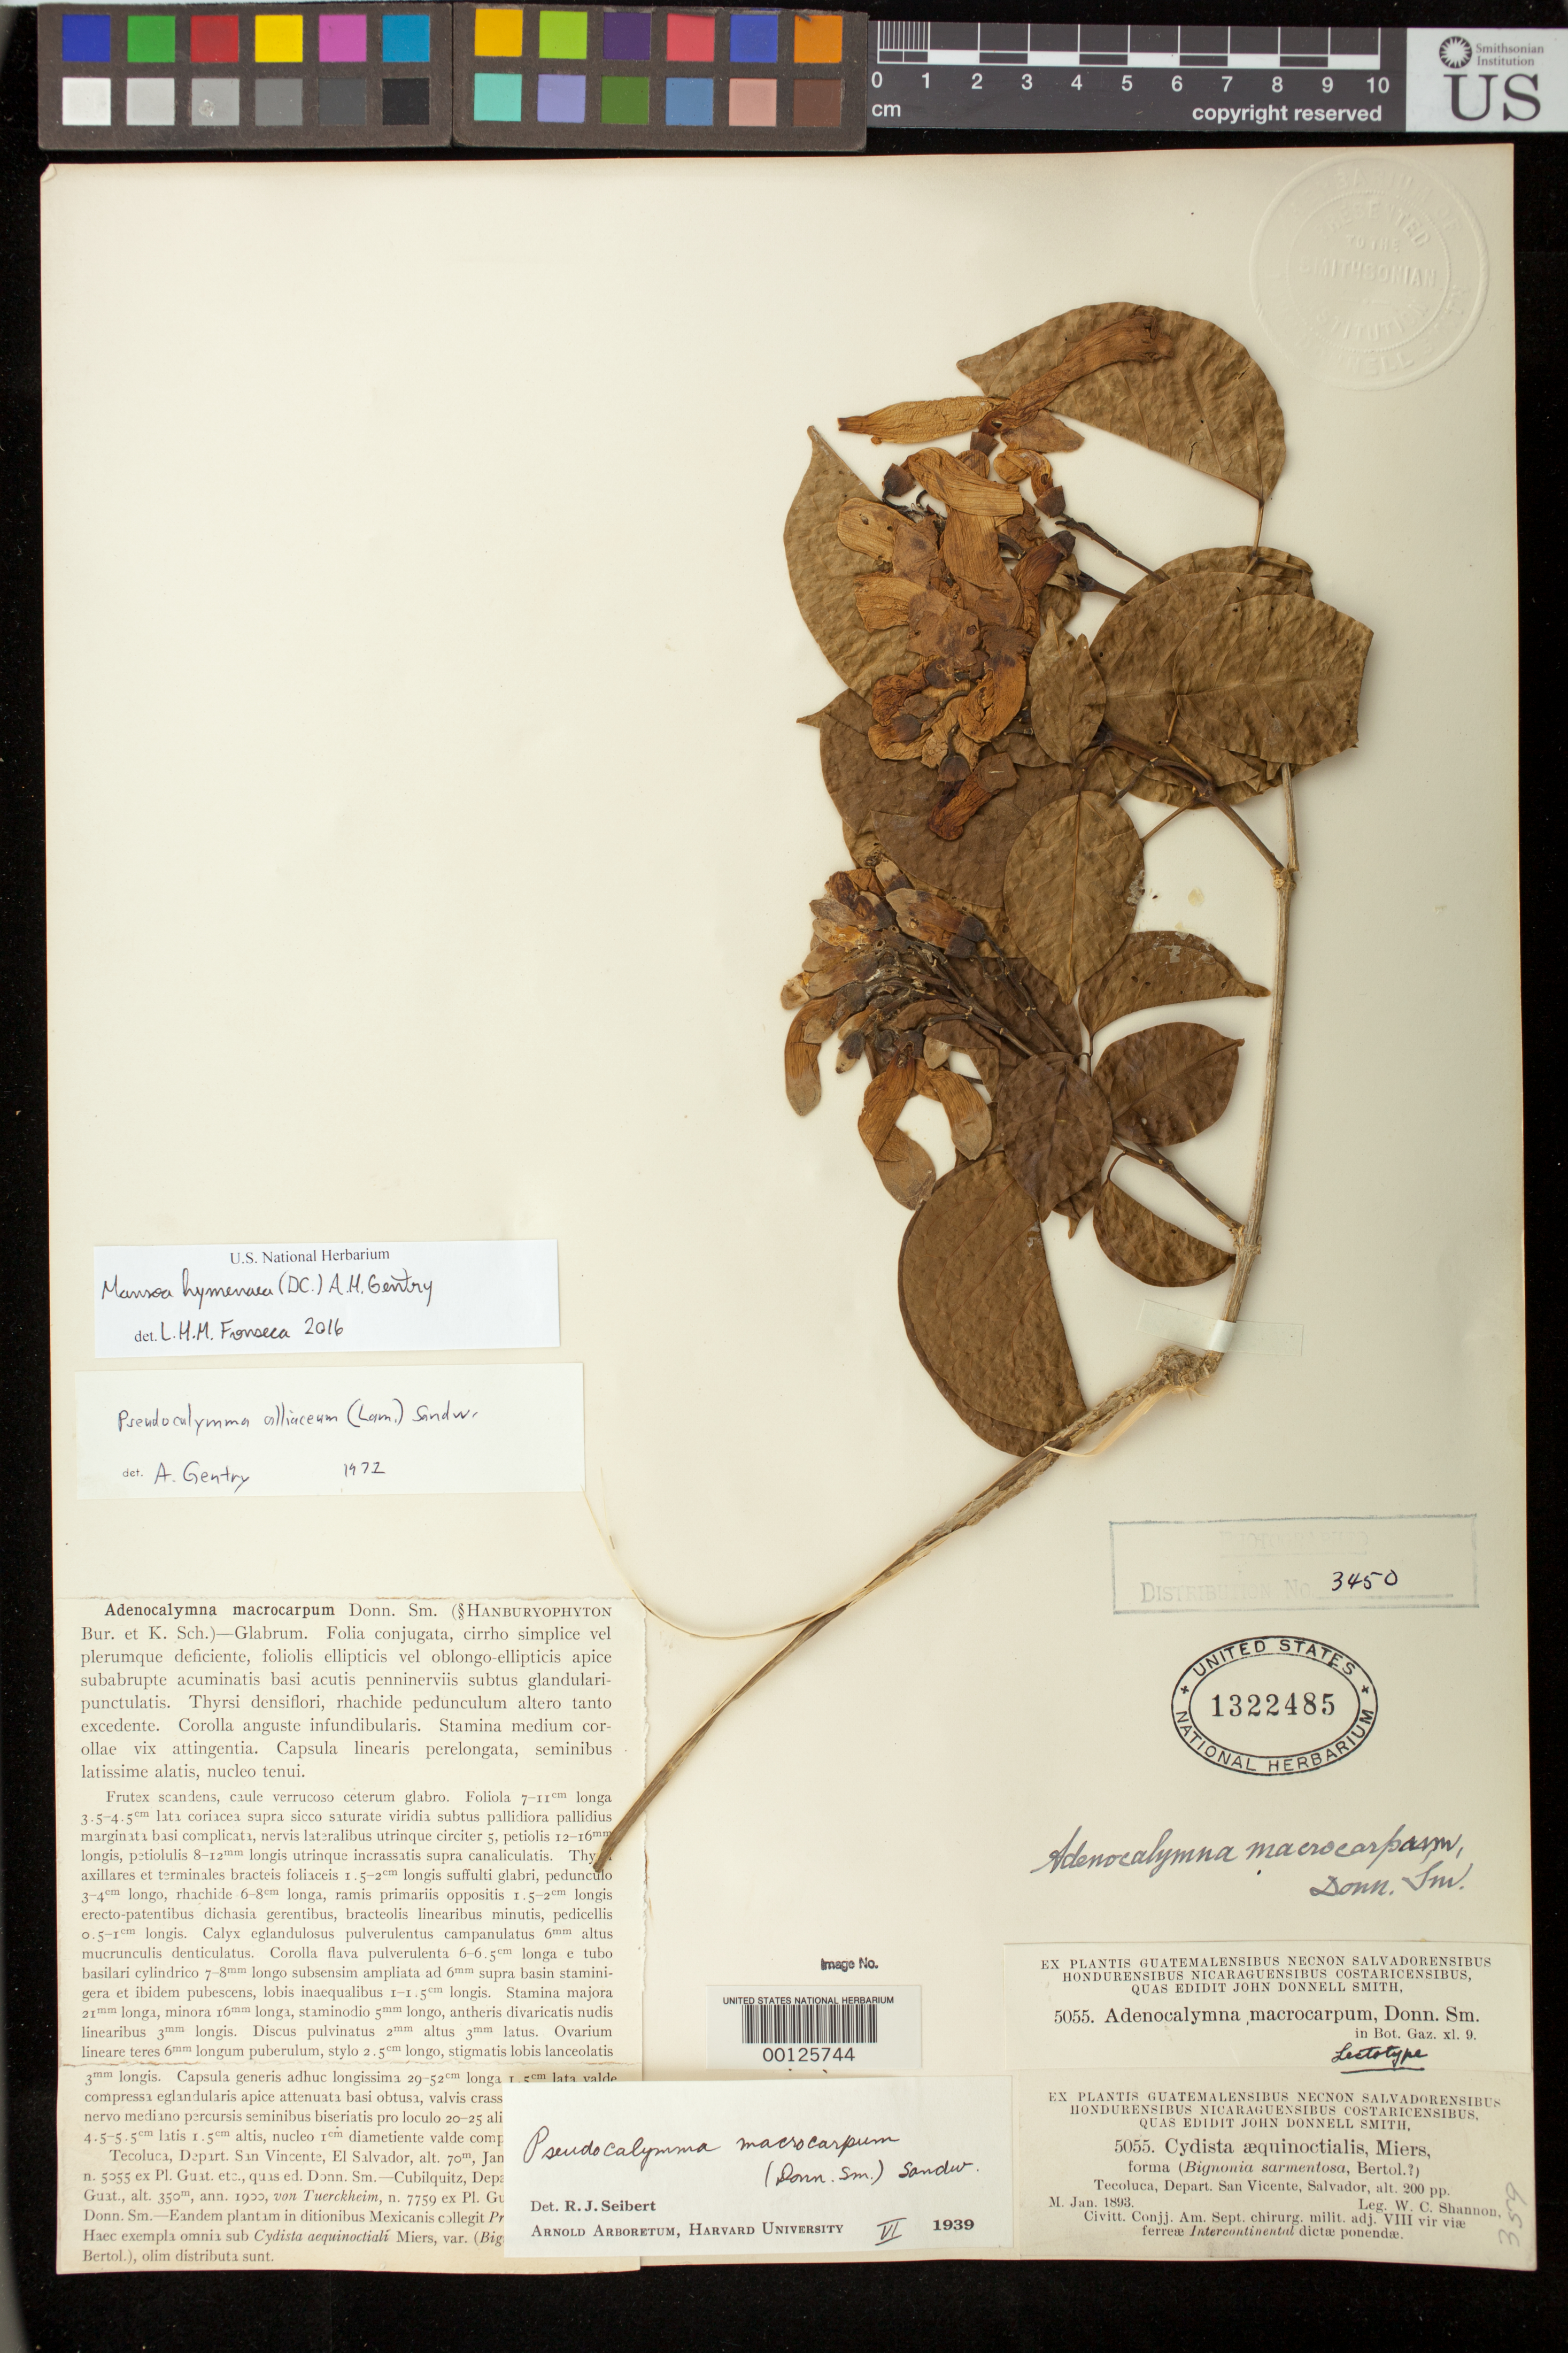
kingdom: Plantae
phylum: Tracheophyta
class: Magnoliopsida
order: Lamiales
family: Bignoniaceae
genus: Adenocalymma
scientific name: Adenocalymma macrocarpum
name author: Donn. Sm.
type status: Lectotype; Syntype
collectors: W. C. Shannon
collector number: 5055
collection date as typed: Jan 1893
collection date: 1893-01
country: El Salvador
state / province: San Vincente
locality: Tecoluca, Depart. San Vicente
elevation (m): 61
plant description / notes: Specimen ex herb. John Donnell Smith (embossed stamp)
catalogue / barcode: US 1322485